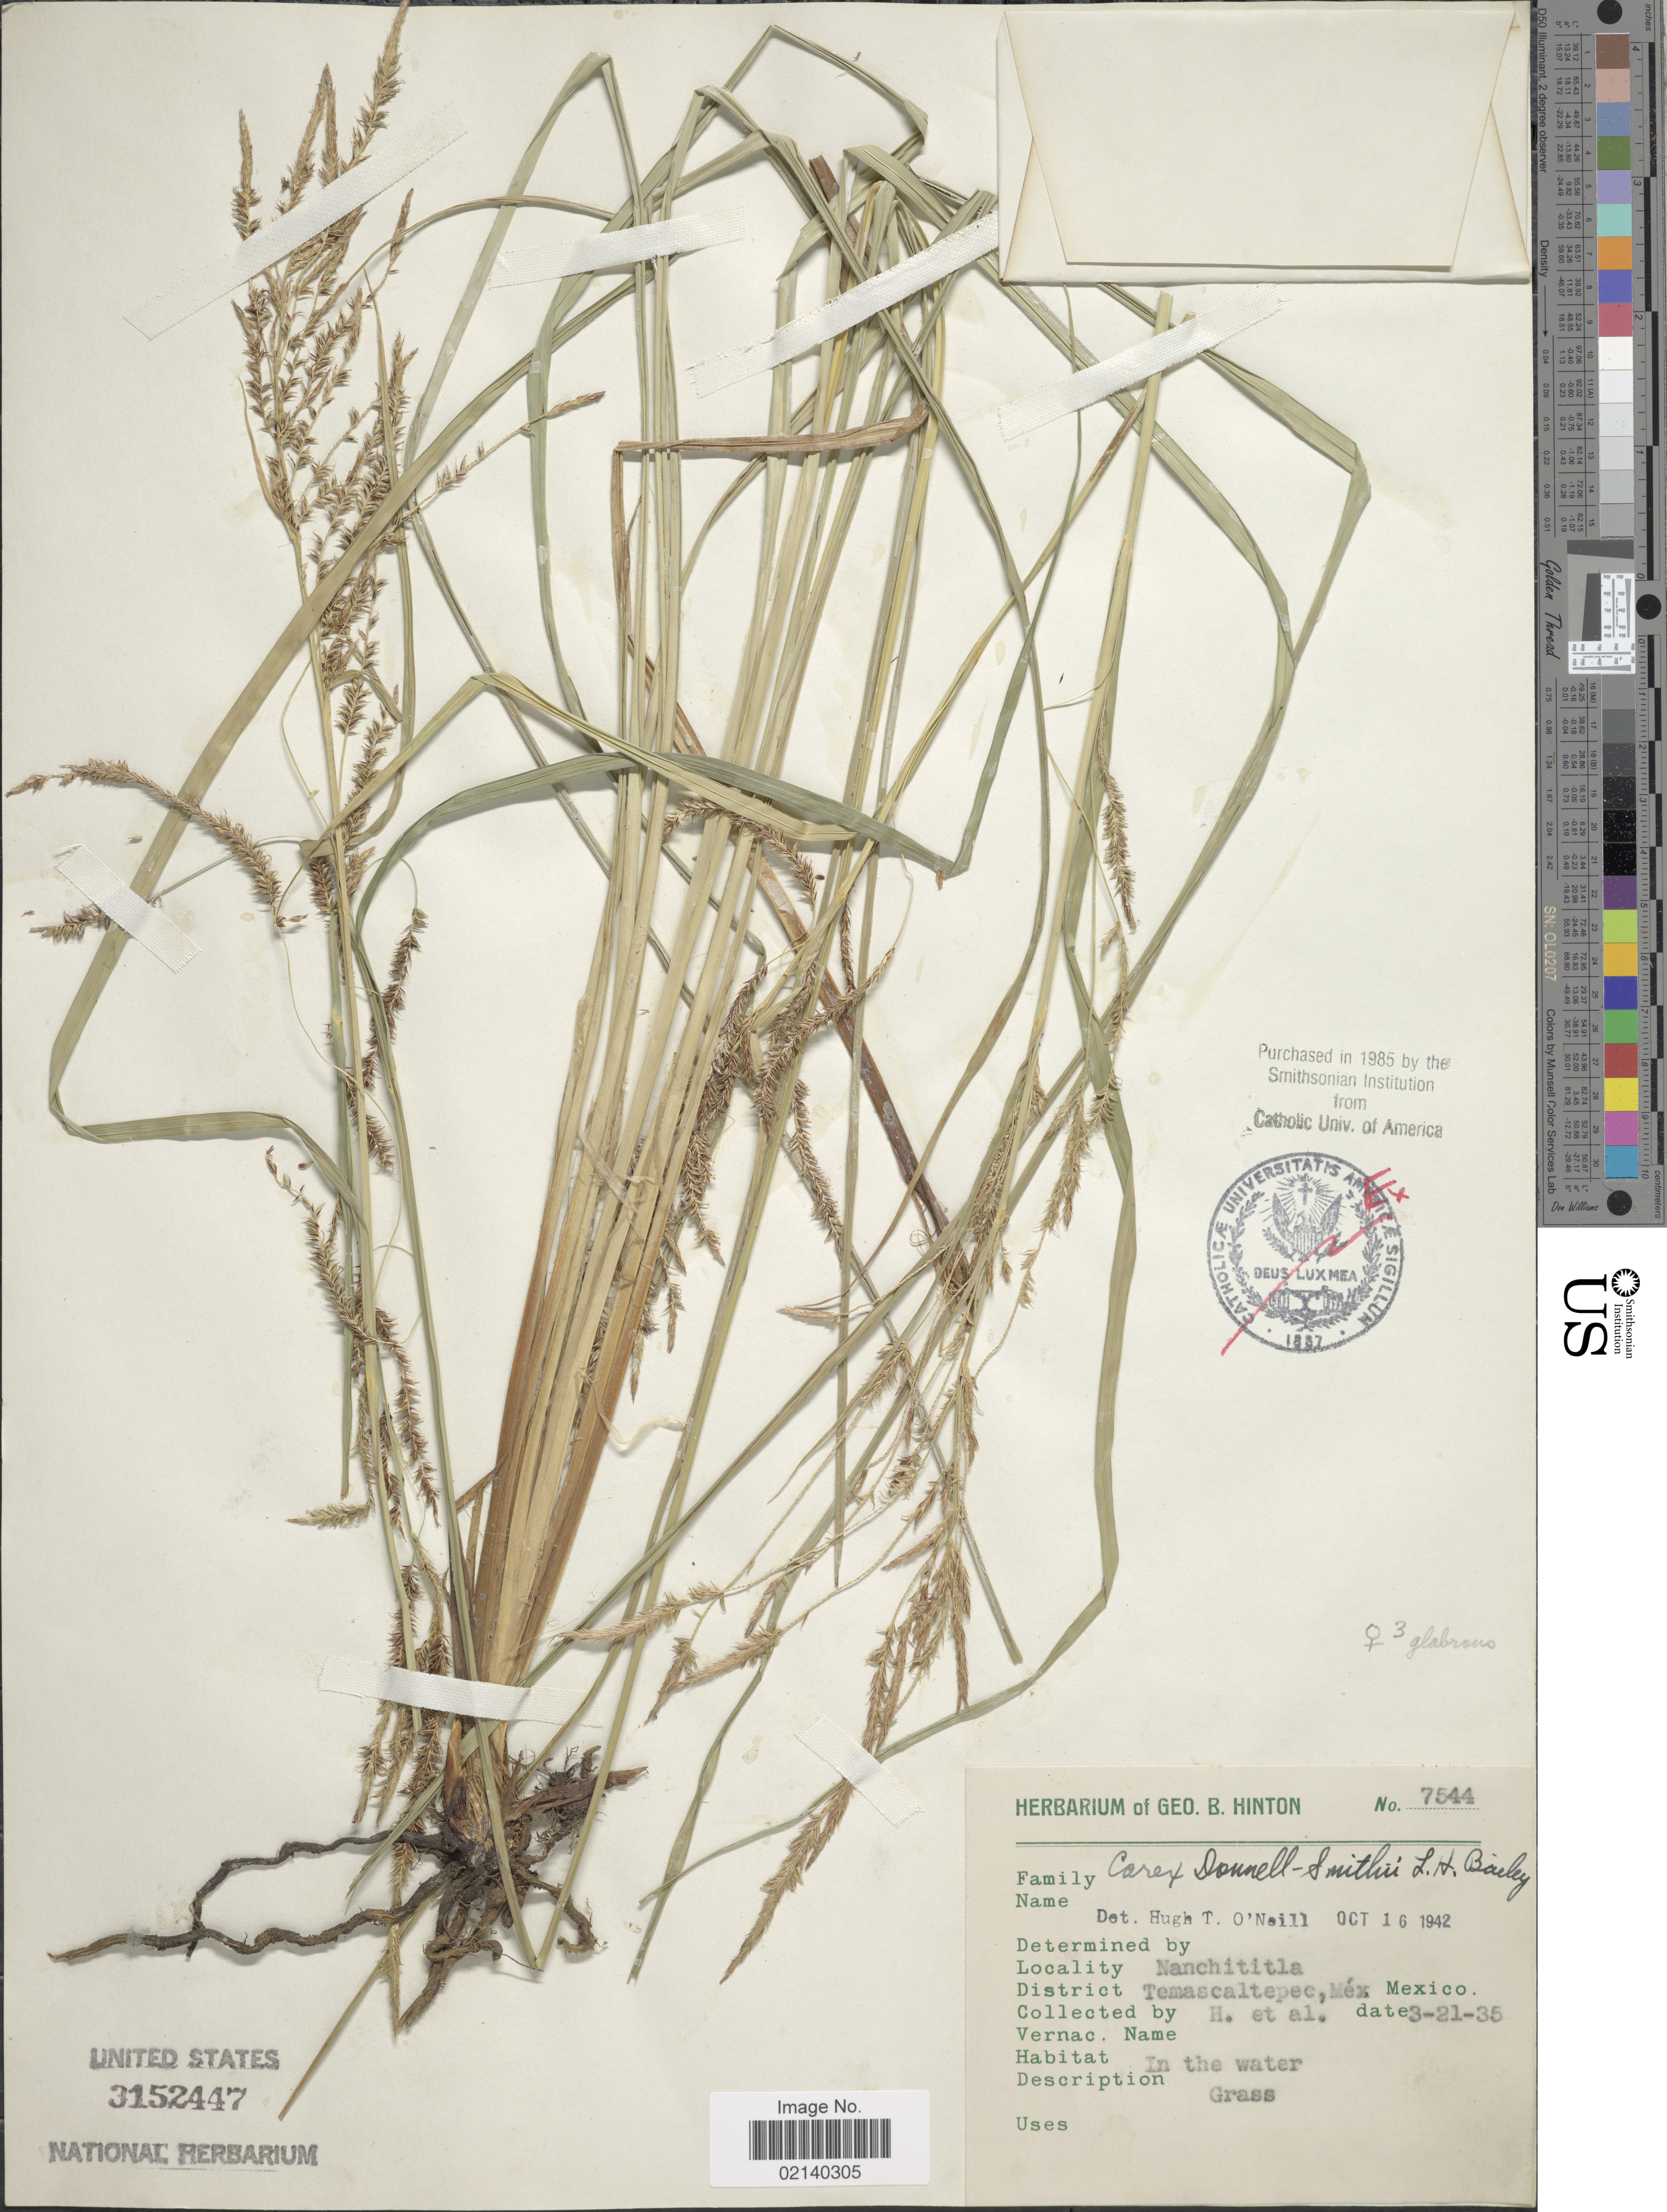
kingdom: Plantae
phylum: Tracheophyta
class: Liliopsida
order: Poales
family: Cyperaceae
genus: Carex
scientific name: Carex donnell-smithii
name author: L.H. Bailey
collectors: G. B. Hinton & et al.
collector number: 7544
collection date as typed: Transcribed d/m/y: 21/3/35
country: Mexico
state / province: México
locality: Nanchititla, District of Temascaltepec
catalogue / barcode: US 3152447